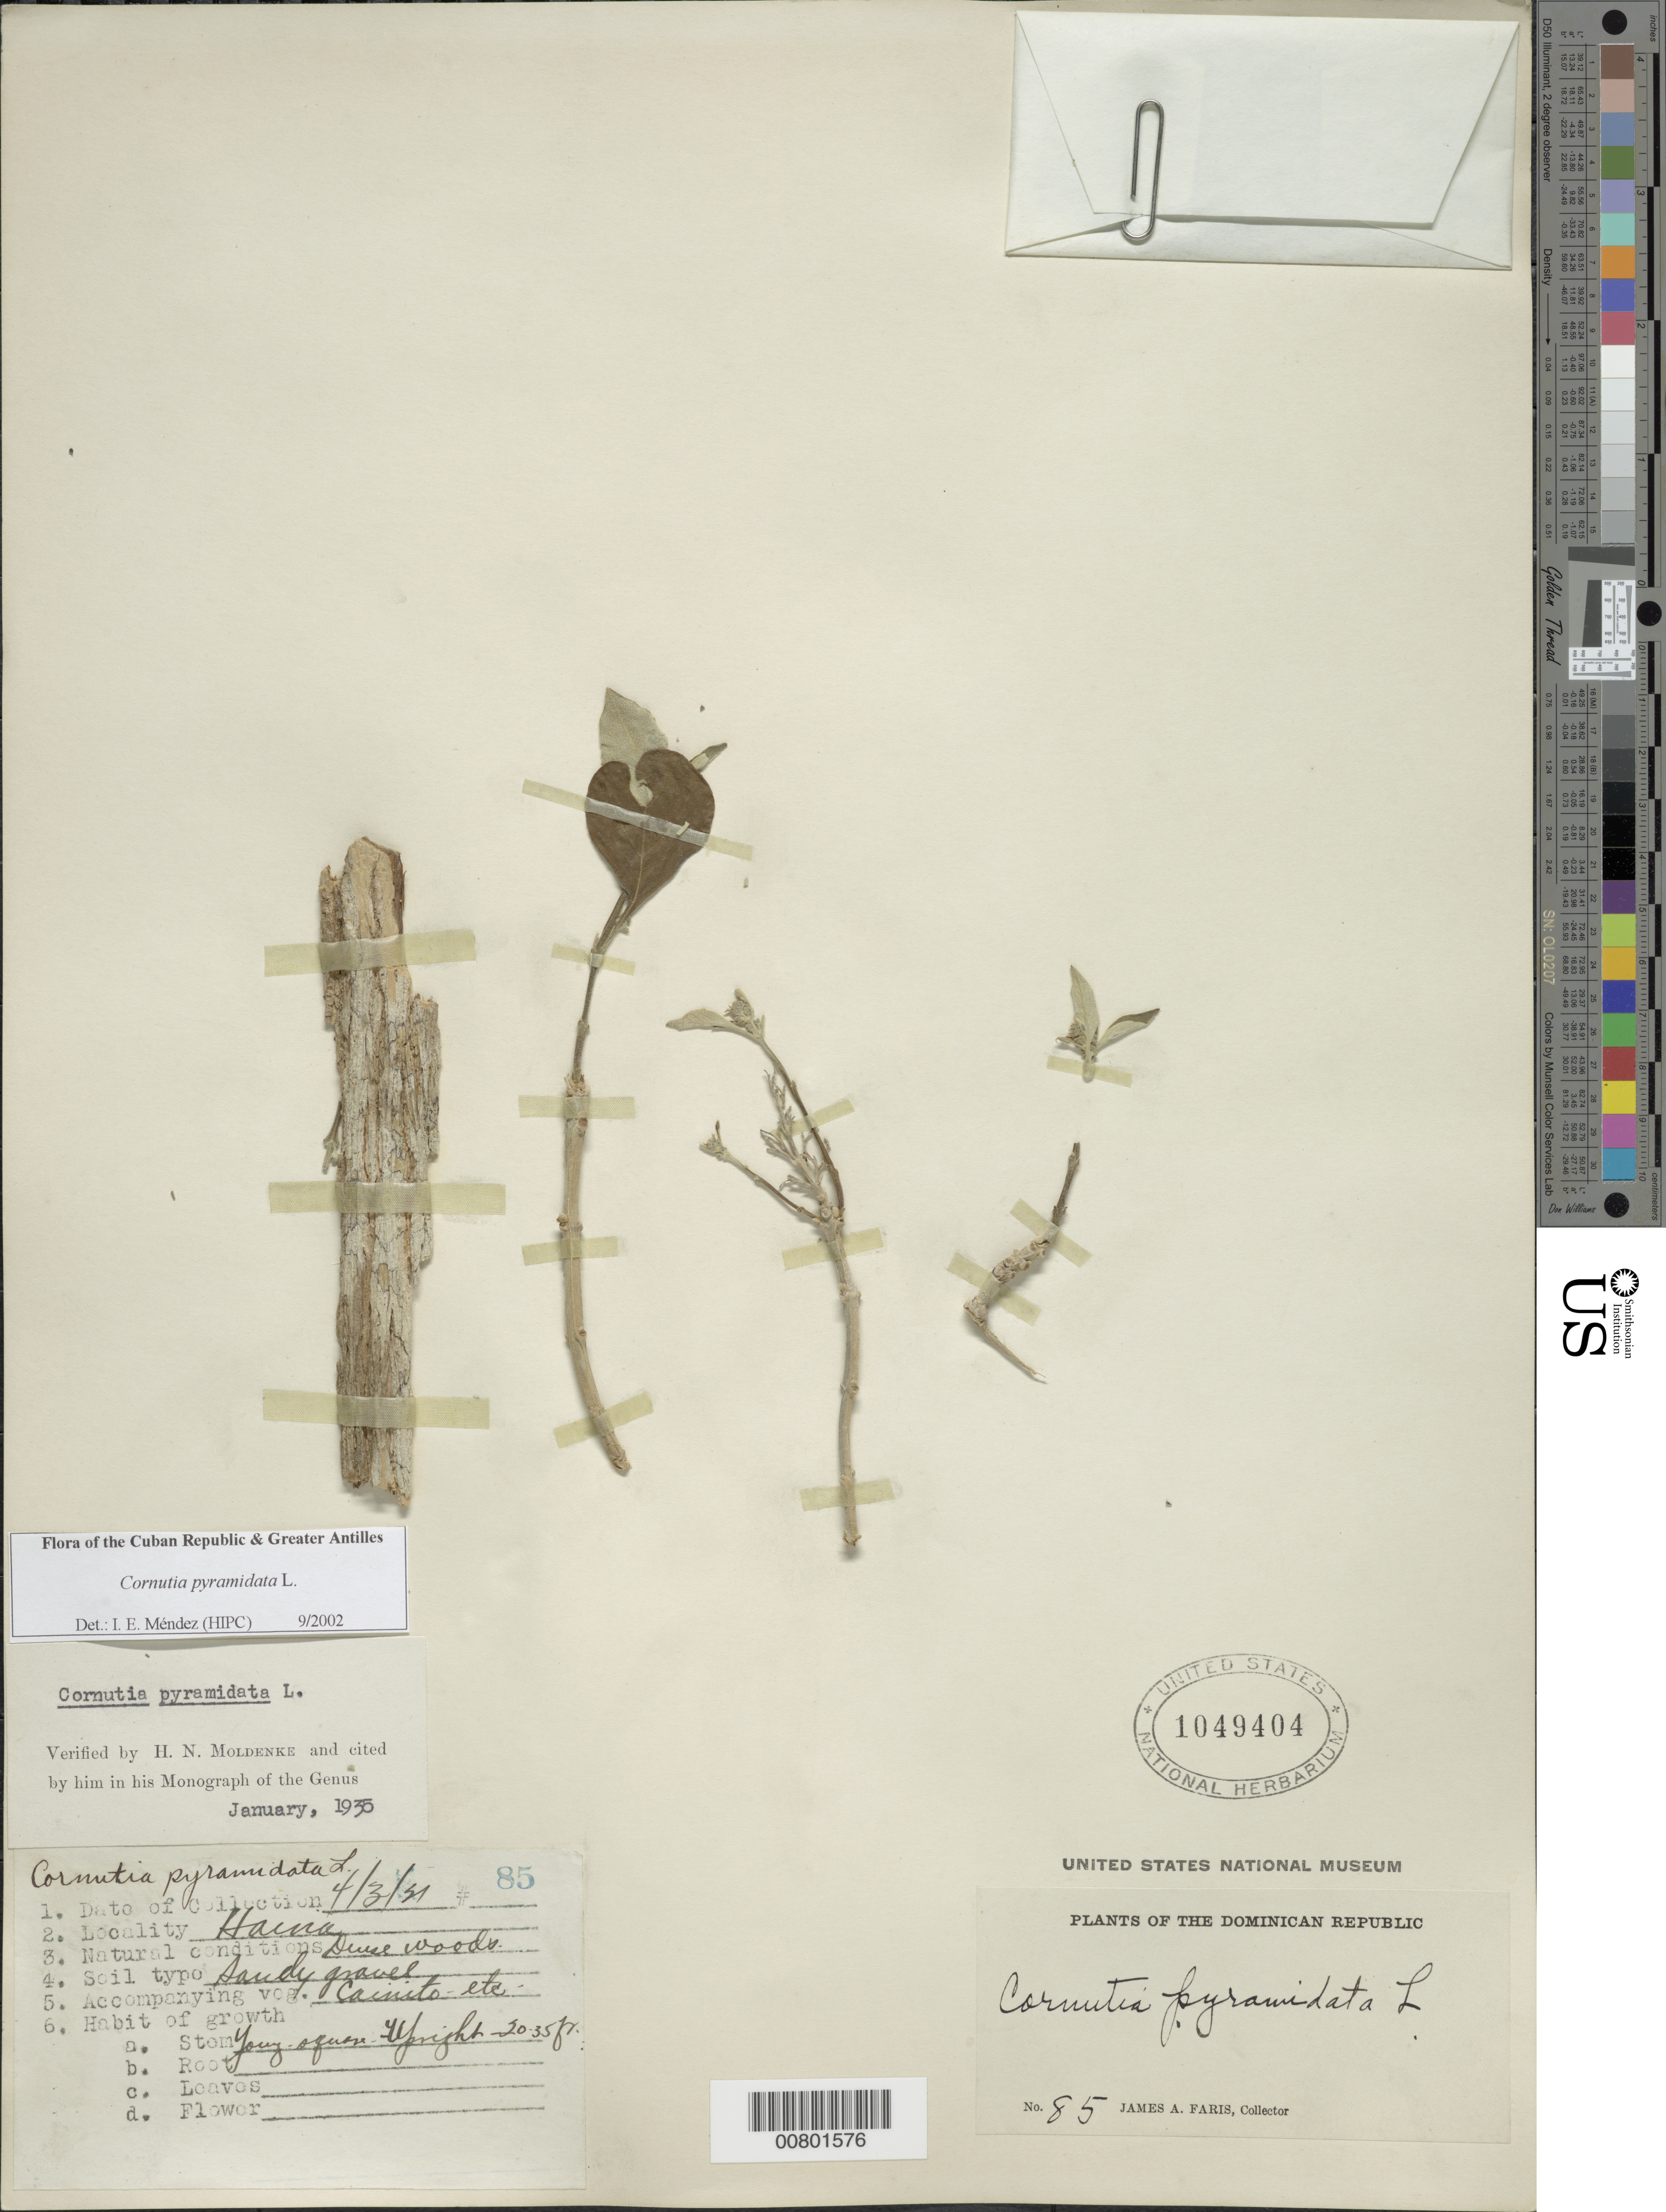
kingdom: Plantae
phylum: Tracheophyta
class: Magnoliopsida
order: Lamiales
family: Lamiaceae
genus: Cornutia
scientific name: Cornutia pyramidata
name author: L.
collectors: J. Faris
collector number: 85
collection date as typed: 04 Mar 1921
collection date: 1921-03-04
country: Dominican Republic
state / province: San Cristóbal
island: Hispaniola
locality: Haina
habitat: Sandy gravel in dense woods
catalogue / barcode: US 1049404